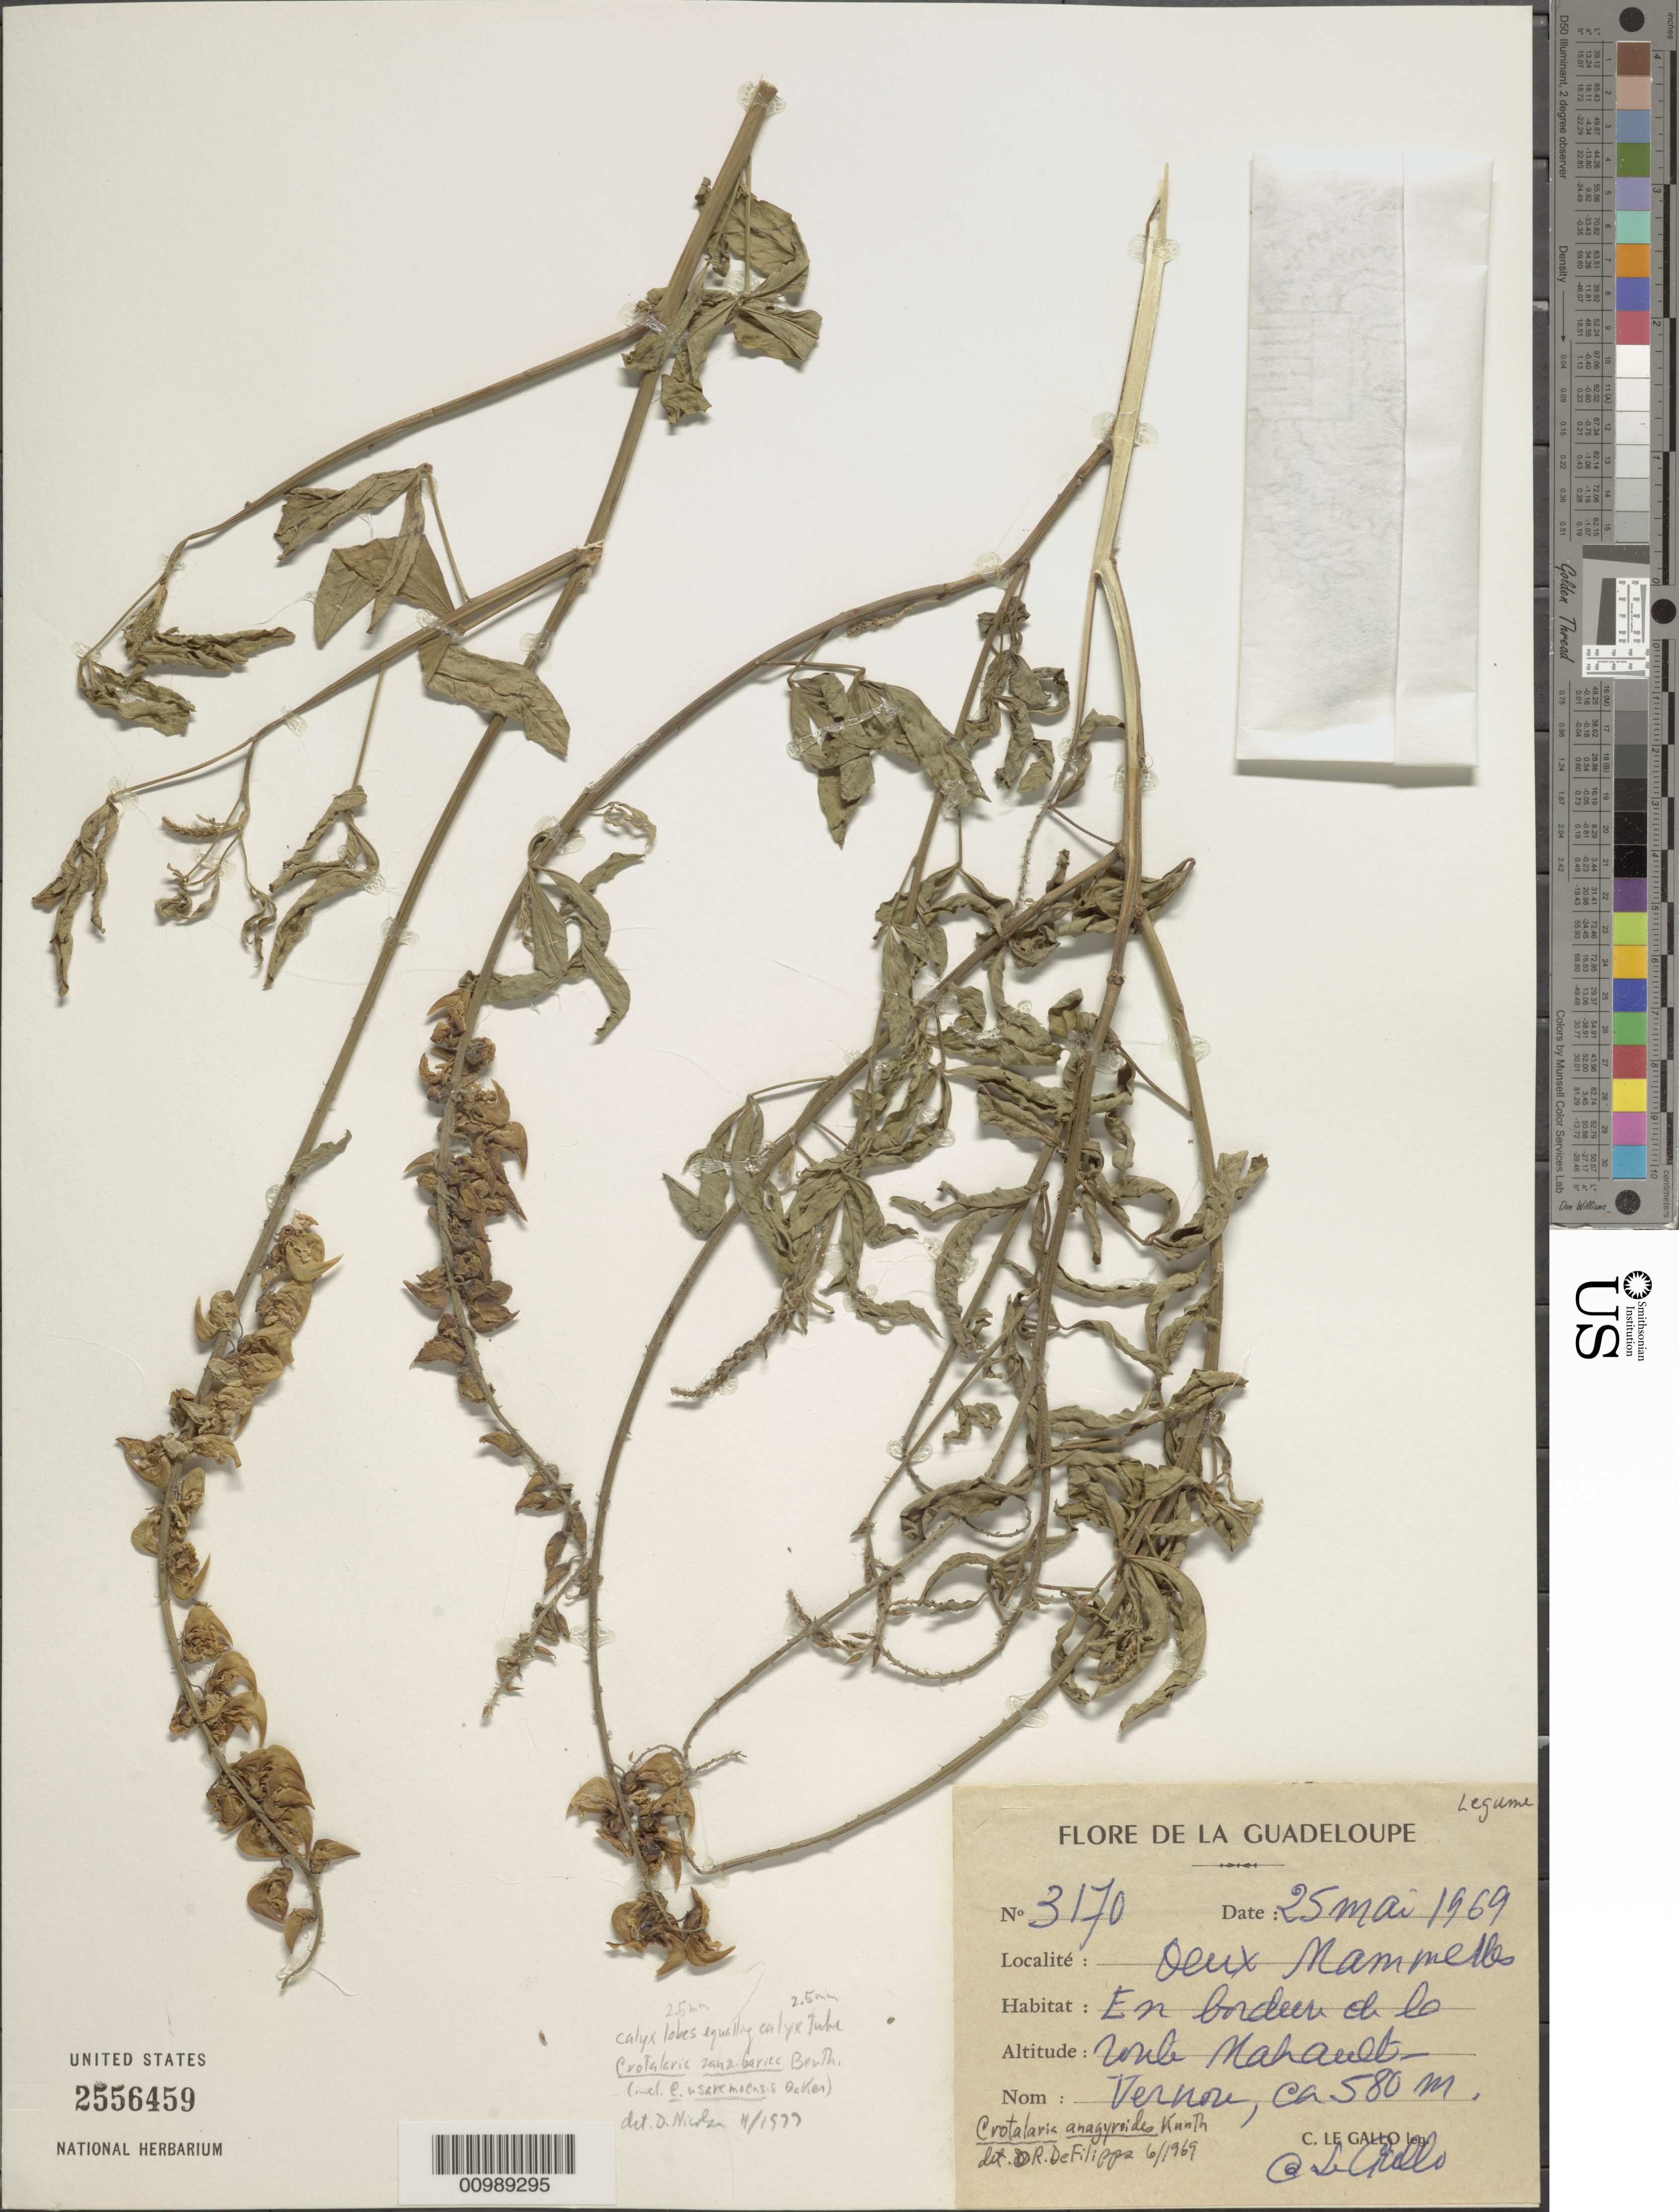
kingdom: Plantae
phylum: Tracheophyta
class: Magnoliopsida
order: Fabales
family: Fabaceae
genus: Crotalaria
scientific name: Crotalaria zanzibarica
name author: Benth.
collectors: C. Le Gallo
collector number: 3170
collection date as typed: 25 Mar 1969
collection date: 1969-03-25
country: Guadeloupe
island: Basse Terre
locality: Oeux Mammelle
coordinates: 0 N, 0 E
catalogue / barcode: US 2556459